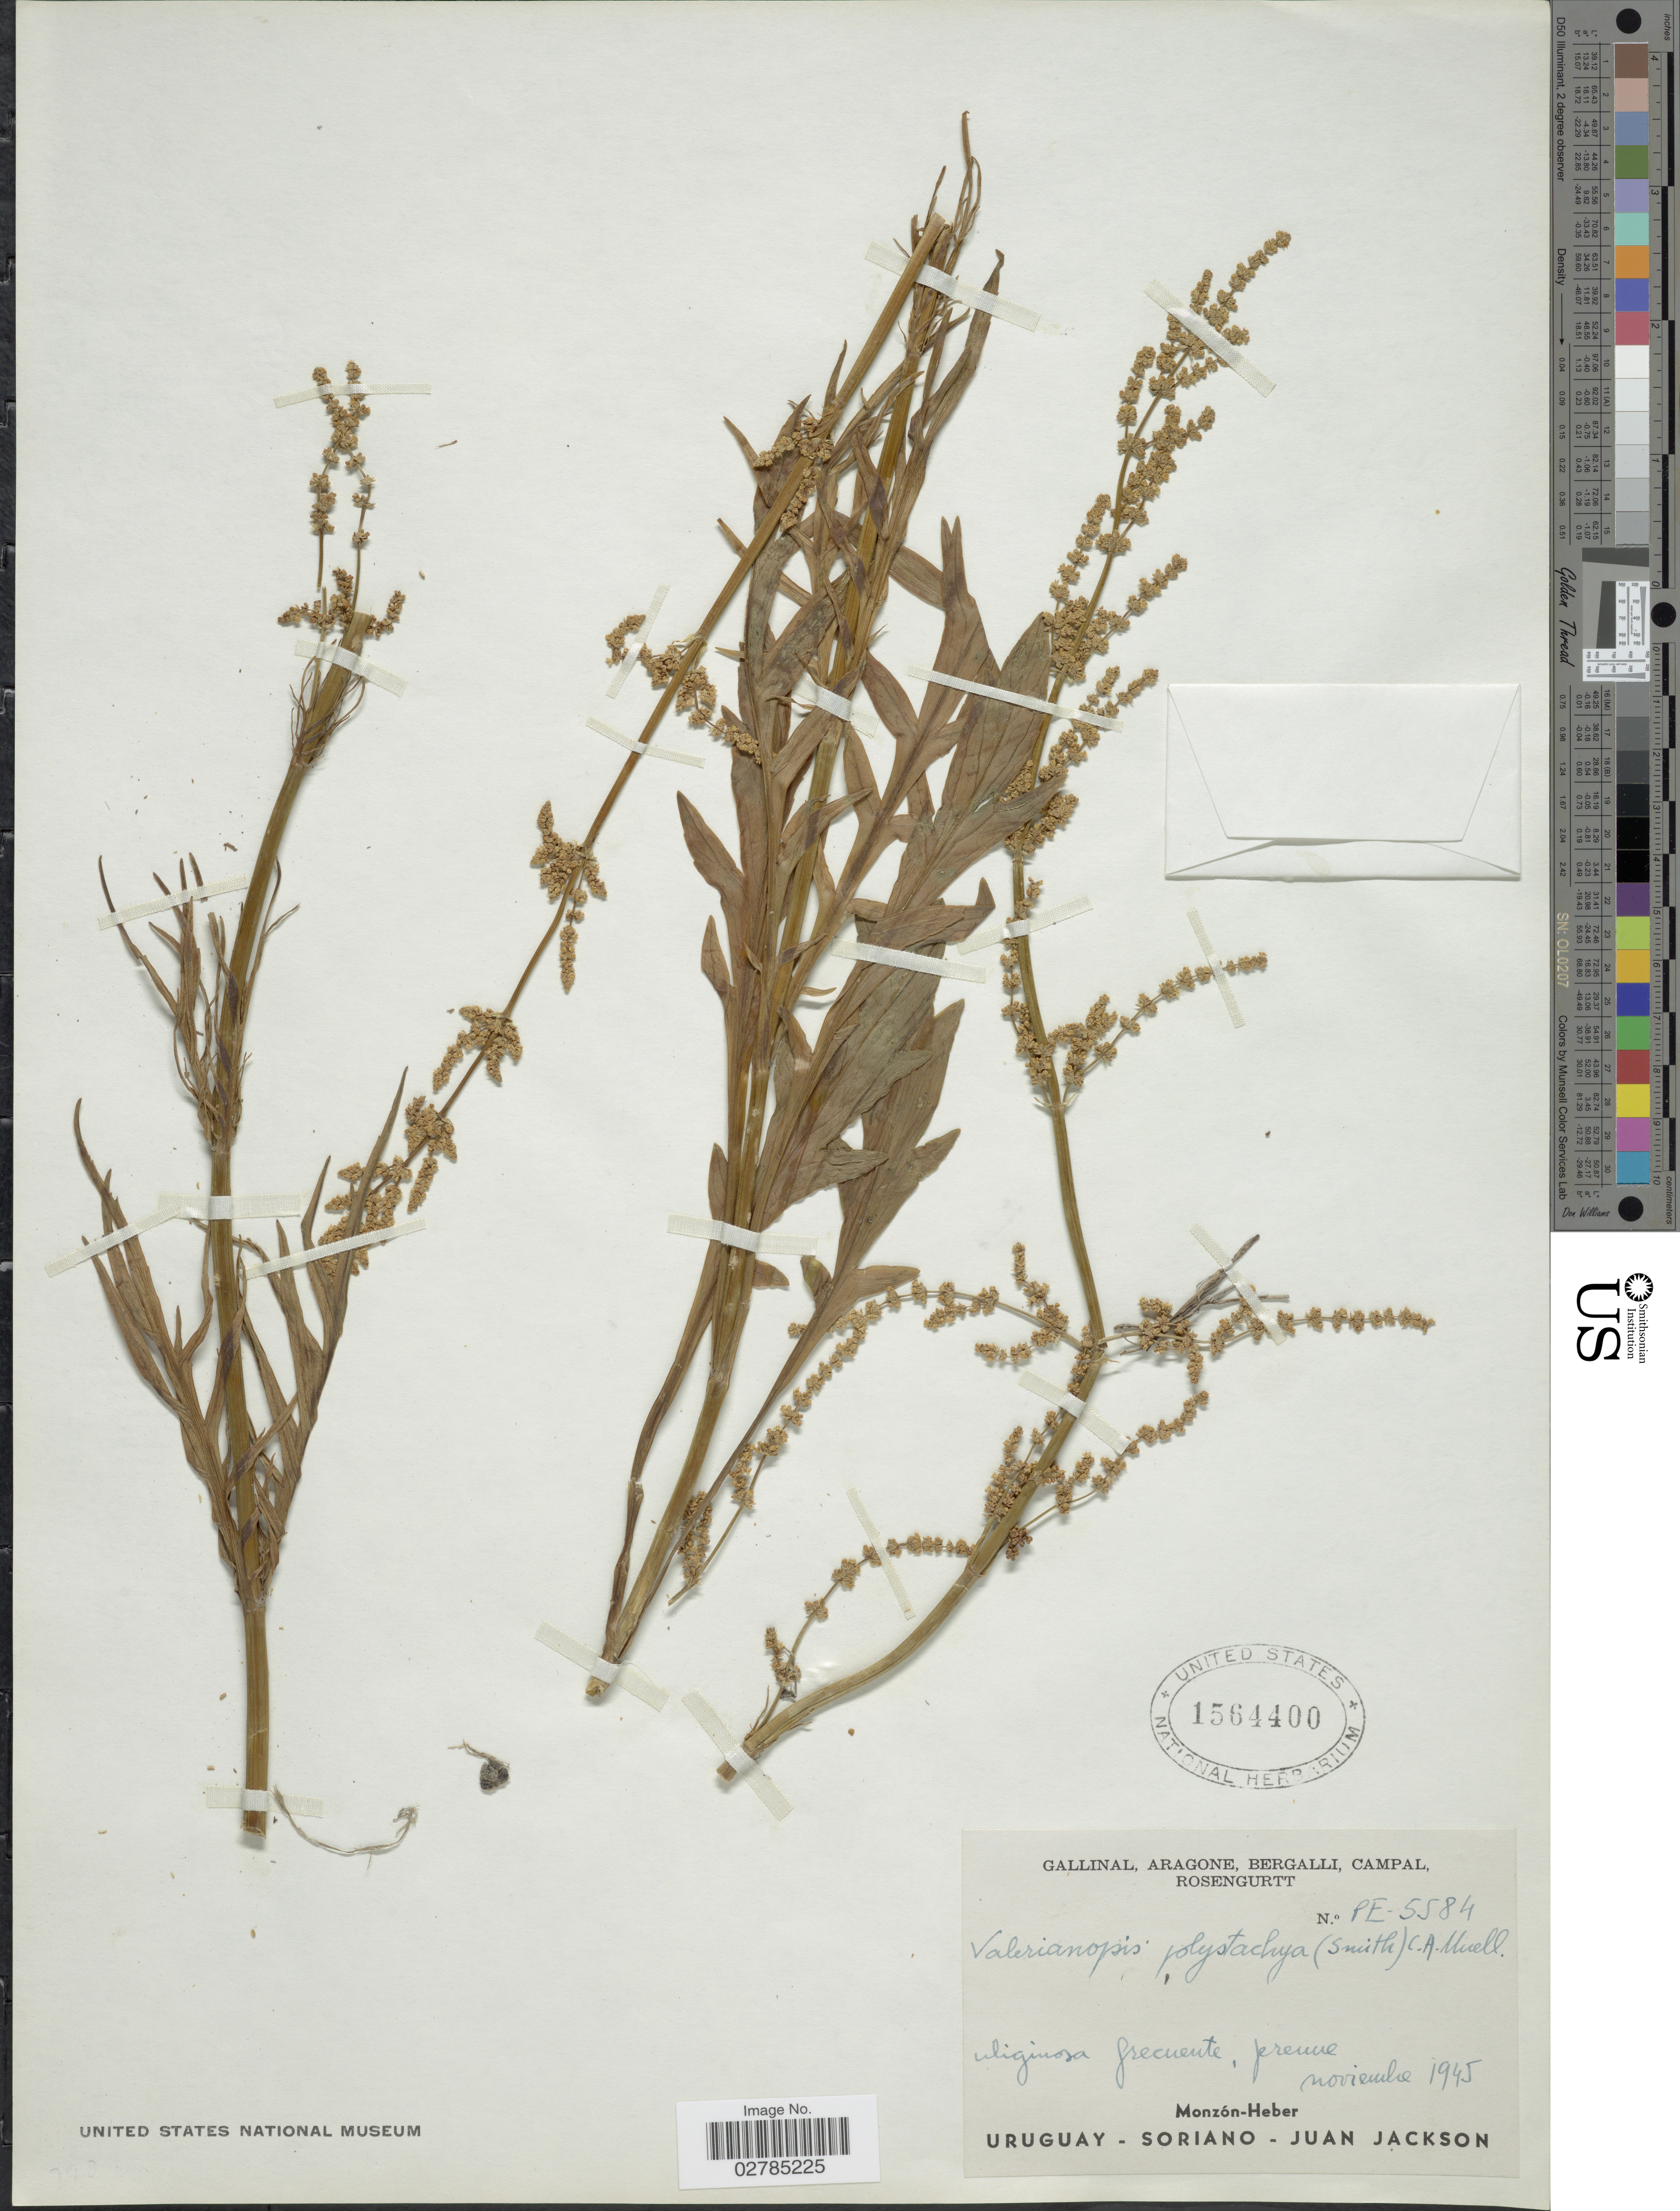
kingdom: Plantae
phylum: Tracheophyta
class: Magnoliopsida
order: Dipsacales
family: Caprifoliaceae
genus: Valeriana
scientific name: Valeriana polystachya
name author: Sm.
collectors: -. Gallinal, -- Aragone, -- Bergalli, -- Campal & Rosengurtt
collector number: PE-5584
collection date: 1945-11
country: Uruguay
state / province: Soriano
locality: Juan Jackson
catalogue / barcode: US 1564400